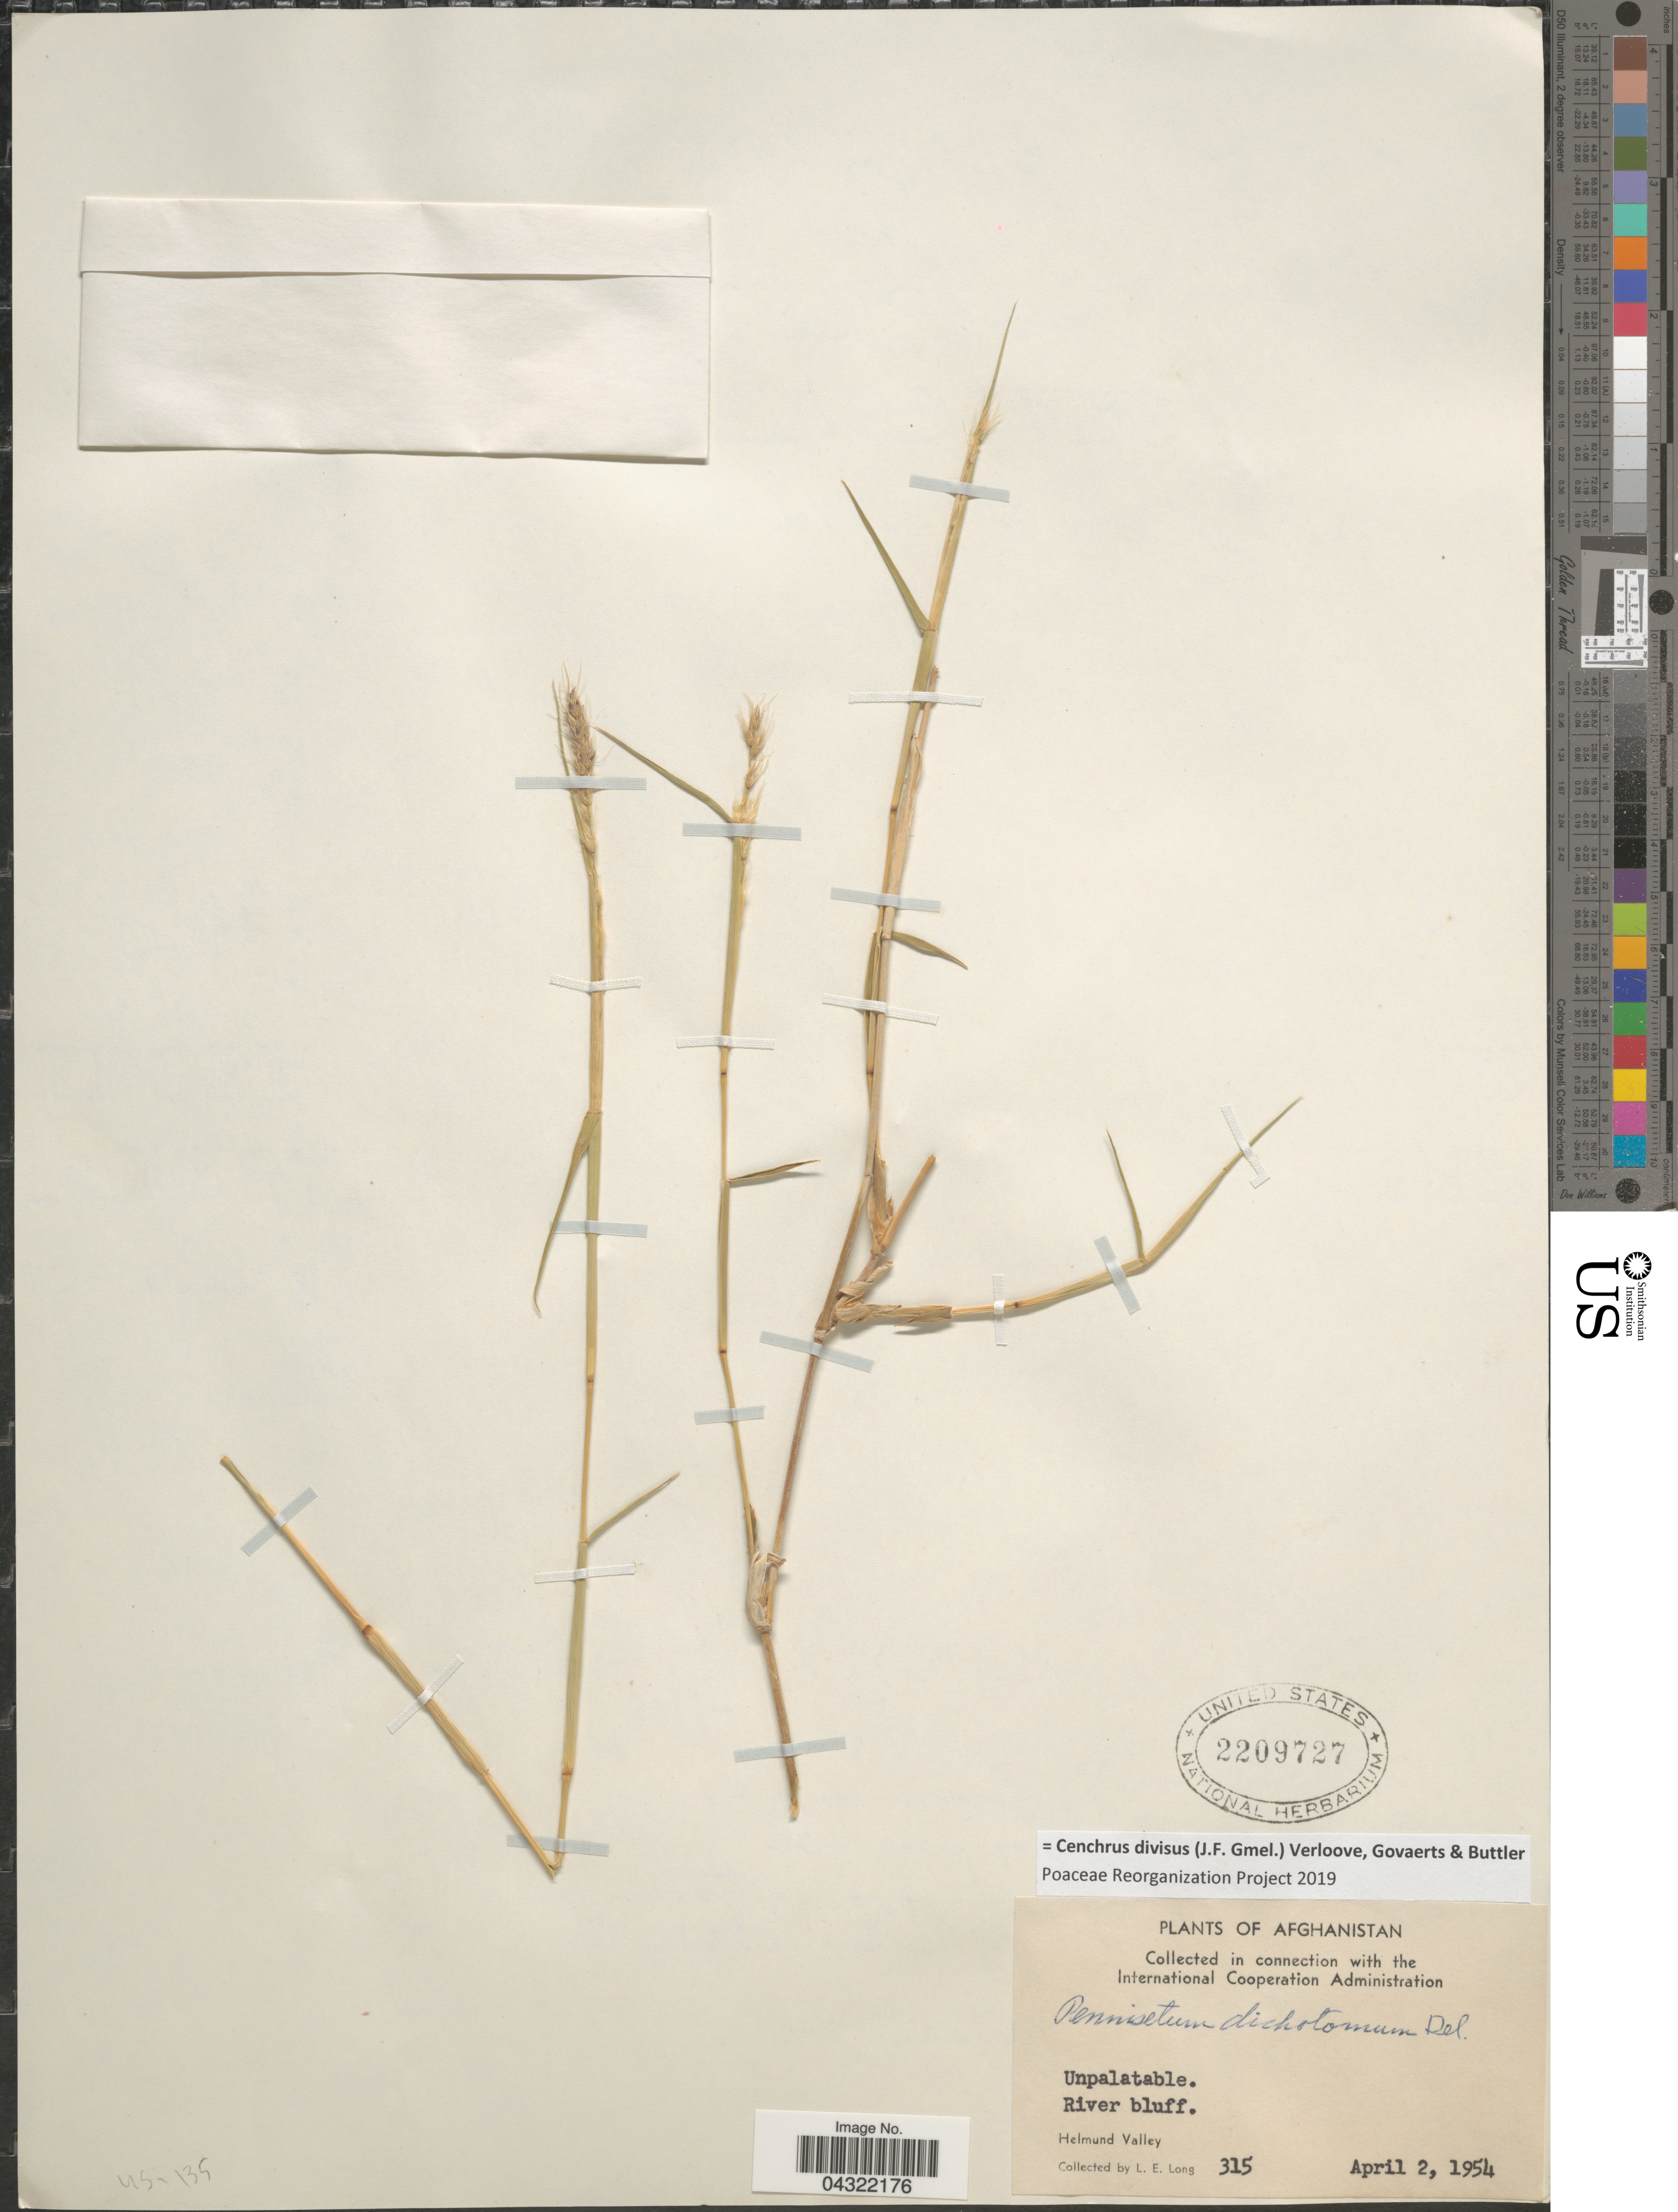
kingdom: Plantae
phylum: Tracheophyta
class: Liliopsida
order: Poales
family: Poaceae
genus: Cenchrus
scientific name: Cenchrus divisus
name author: (J.F. Gmel.) Verloove et al.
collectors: L. E. Long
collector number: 315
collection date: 1954-04-02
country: Afghanistan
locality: River bluff. Helmund Valley.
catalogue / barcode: US 2209727